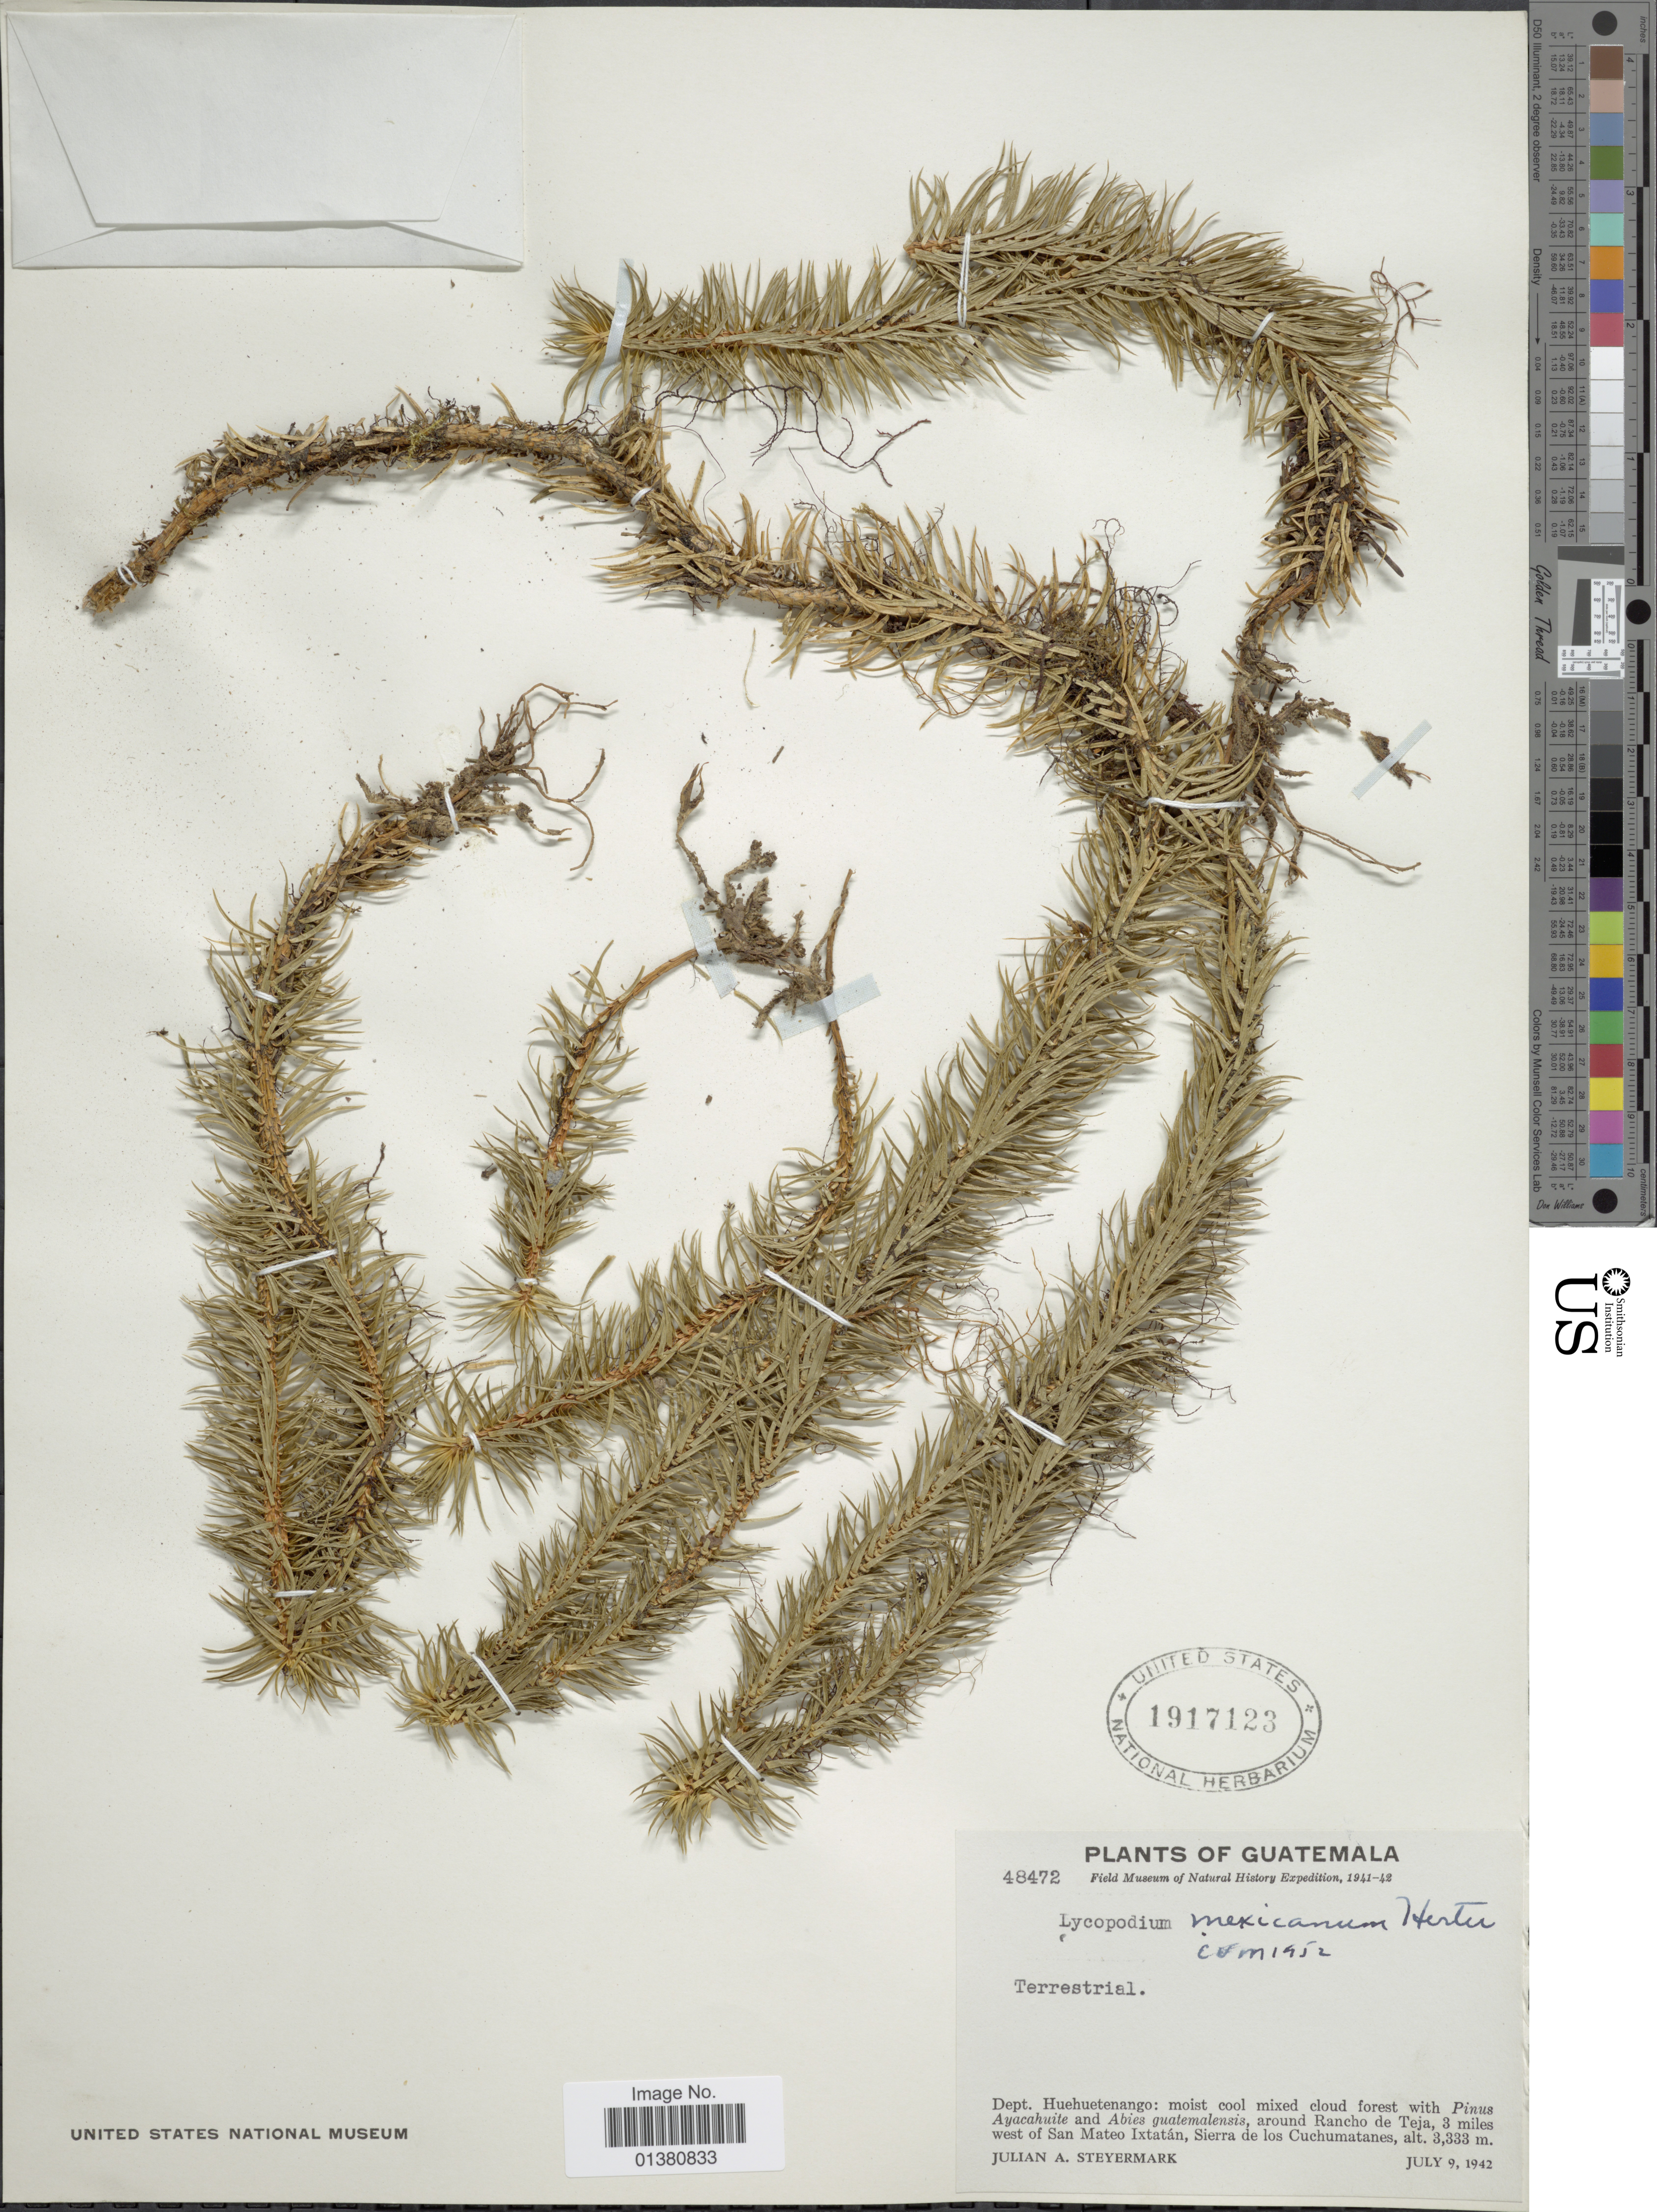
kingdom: Plantae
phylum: Tracheophyta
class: Lycopodiopsida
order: Lycopodiales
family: Lycopodiaceae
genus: Phlegmariurus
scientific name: Phlegmariurus mexicanus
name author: (Herter) B. Øllg.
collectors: J. Steyermark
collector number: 48472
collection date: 1942-07-09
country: Guatemala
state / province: Huehuetenango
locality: Dept. Huehuetenango: around rancho de teja, 3 miles west of San Mateo Ixtatán, Sierra de Los Cuchumatanes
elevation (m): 3333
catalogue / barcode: US 1917123